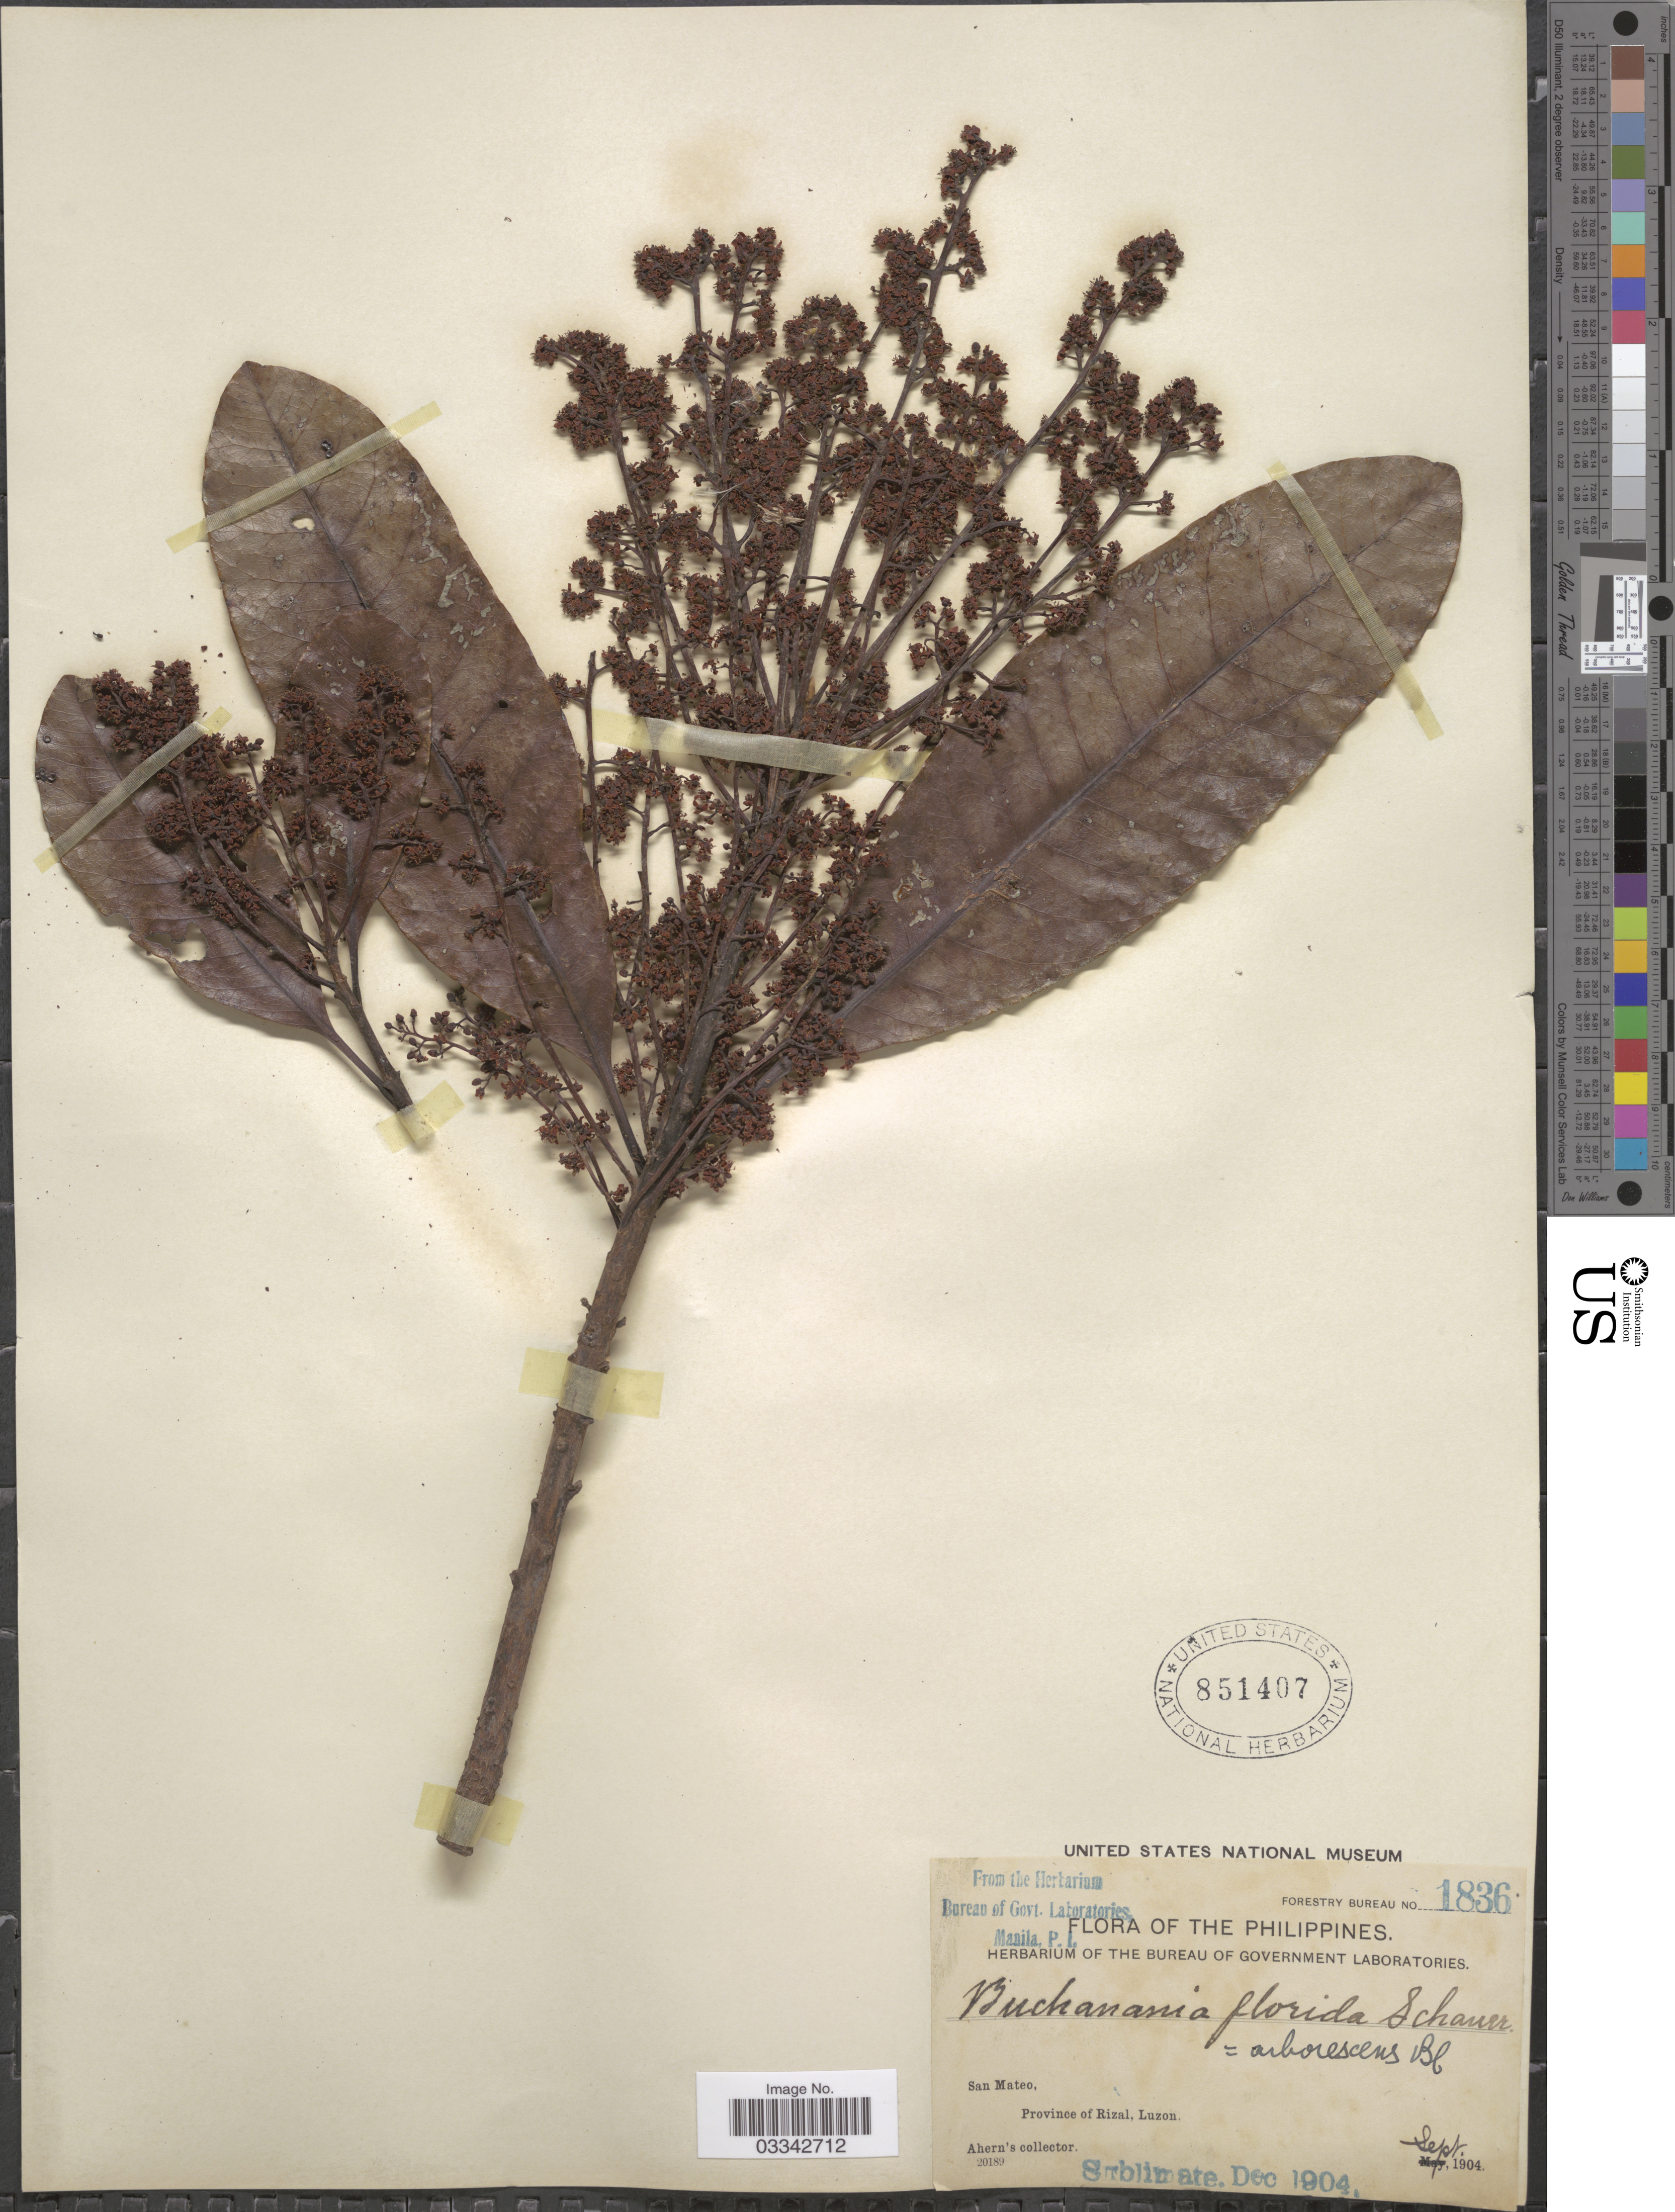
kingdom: Plantae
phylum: Tracheophyta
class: Magnoliopsida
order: Sapindales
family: Anacardiaceae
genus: Buchanania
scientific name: Buchanania arborescens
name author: (Blume) Blume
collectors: Ahern's collector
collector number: Forestry Bureau 1836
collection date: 1904-09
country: Philippines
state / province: Calabarzon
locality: San Mateo, Province of Rizal, Luzon.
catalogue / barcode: US 851407